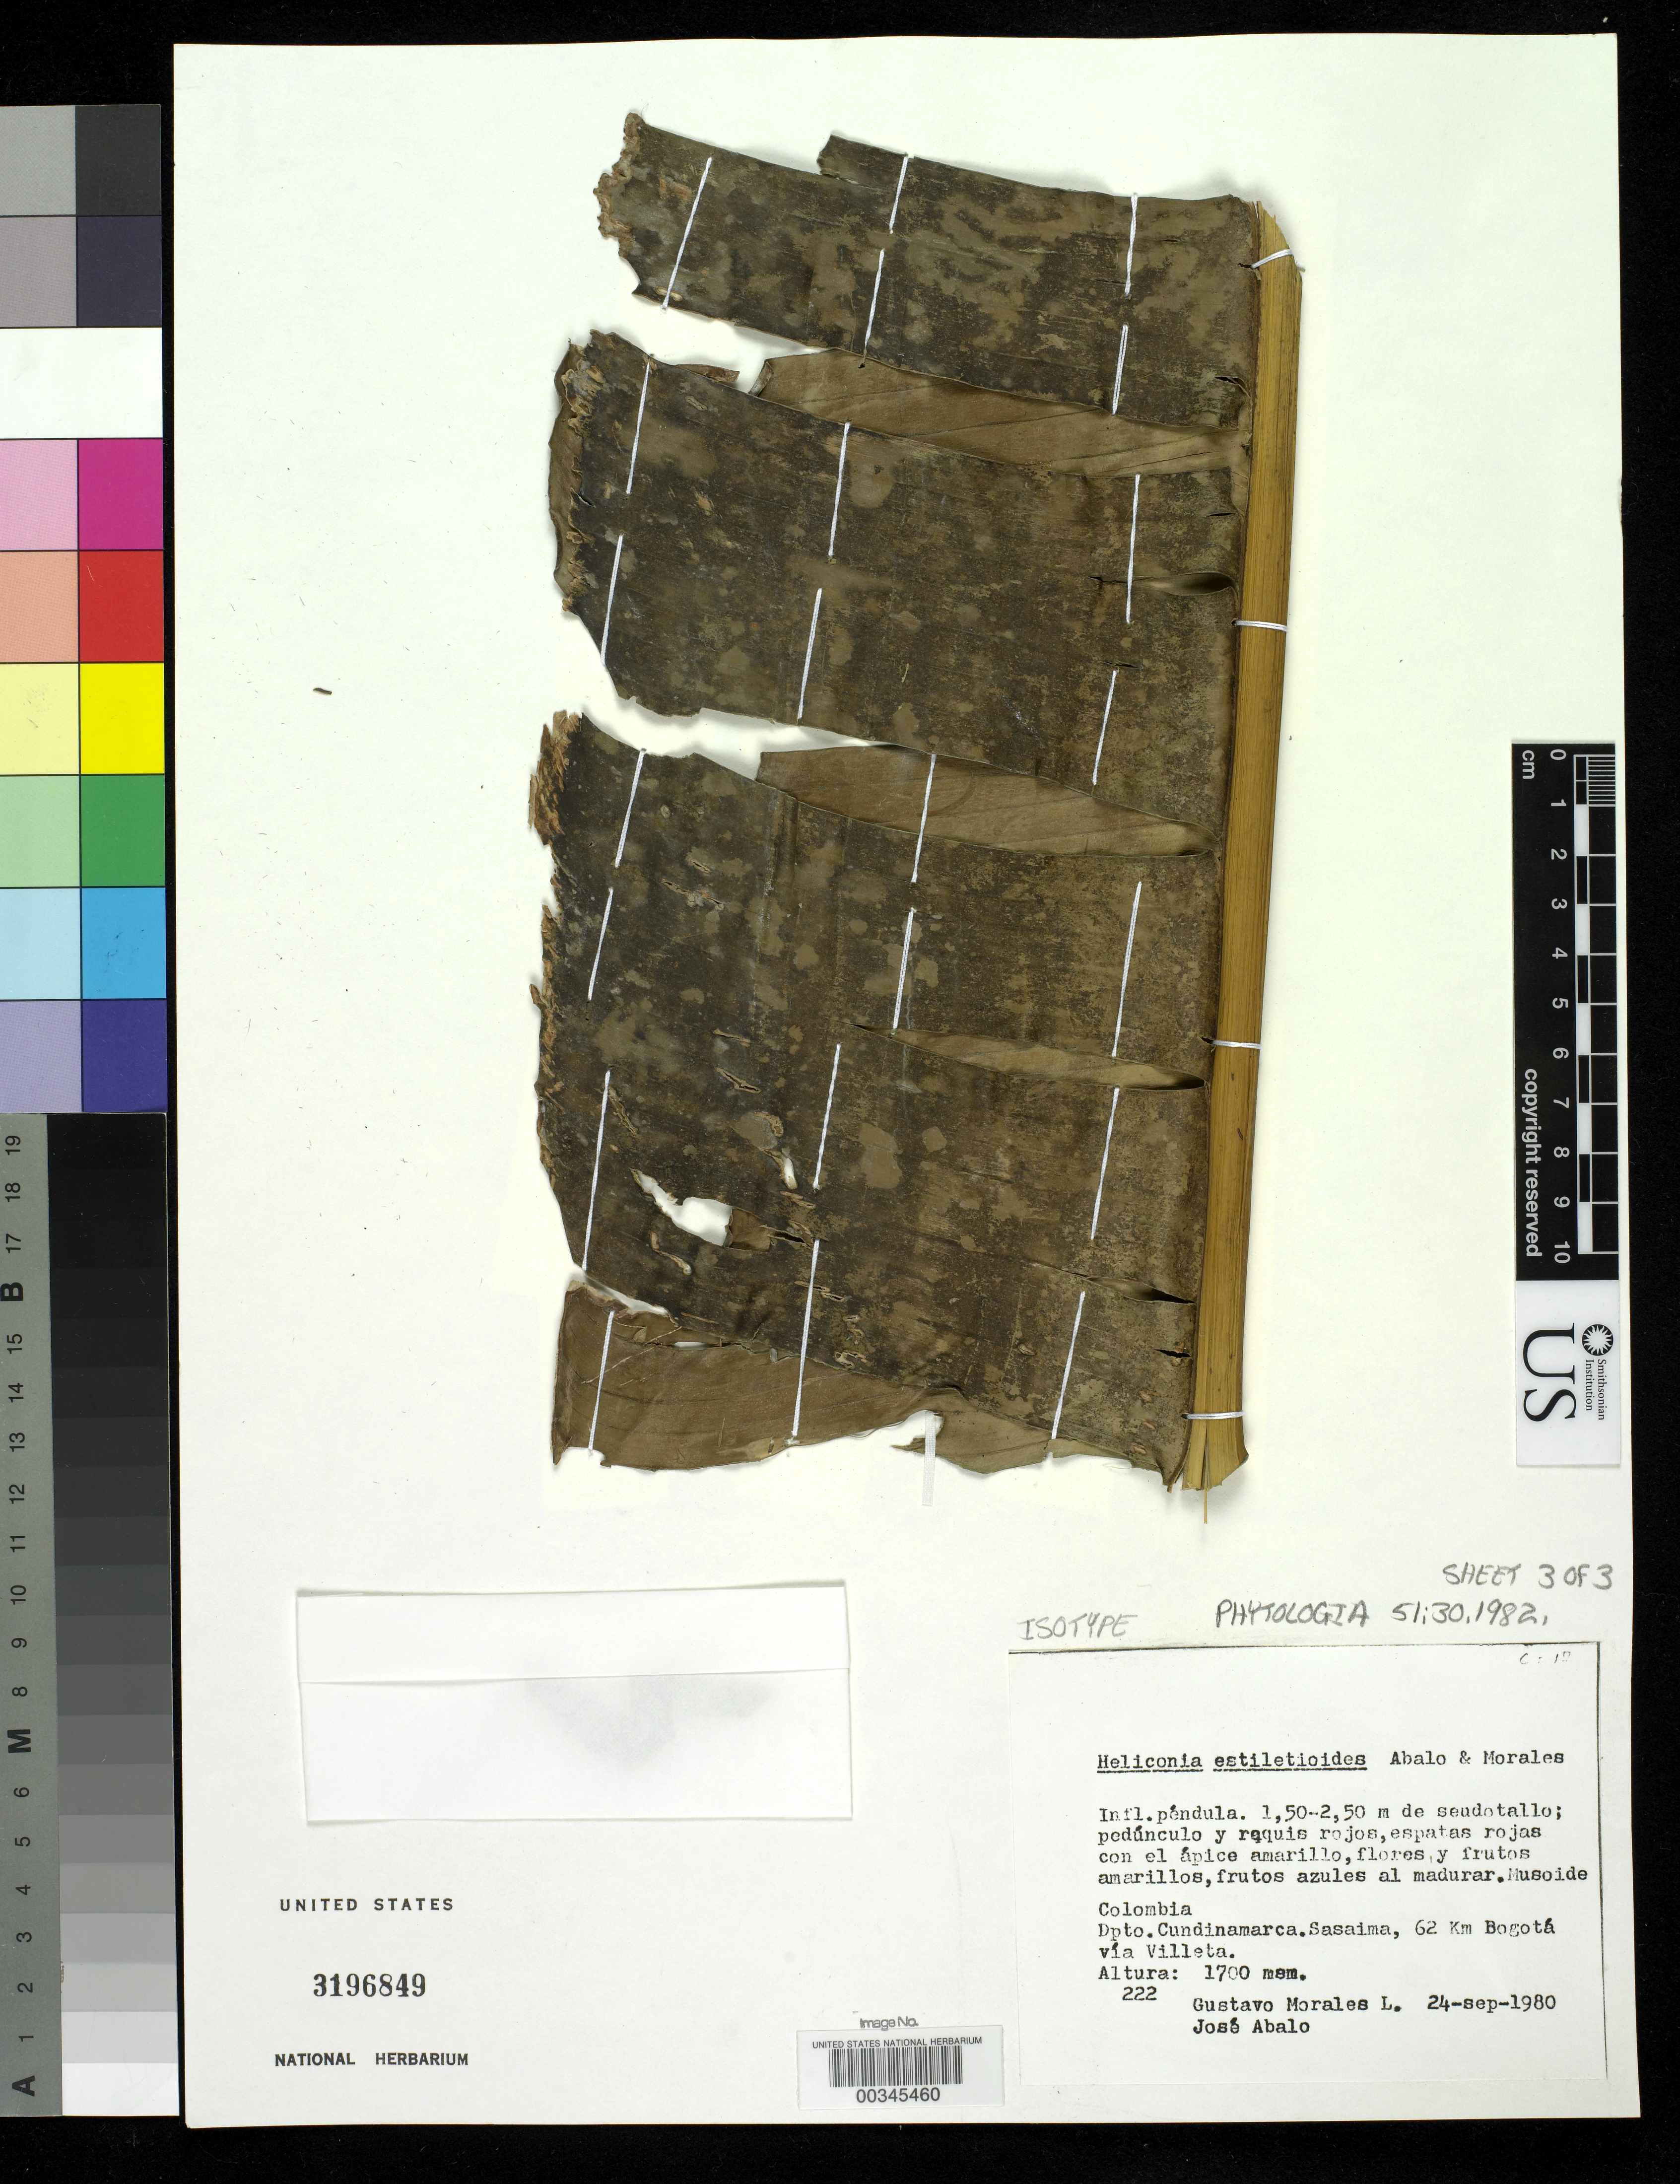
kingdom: Plantae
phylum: Tracheophyta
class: Liliopsida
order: Zingiberales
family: Heliconiaceae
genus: Heliconia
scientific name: Heliconia estiletioides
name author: Abalo & G. Morales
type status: Isotype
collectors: G. Morales L. & J. E. Abalo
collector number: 222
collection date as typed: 24 Sep 1980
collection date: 1980-09-24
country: Colombia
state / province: Cundinamarca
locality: Sasaima, 62 km Bogota via Villeta.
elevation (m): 1700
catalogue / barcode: US 3196849